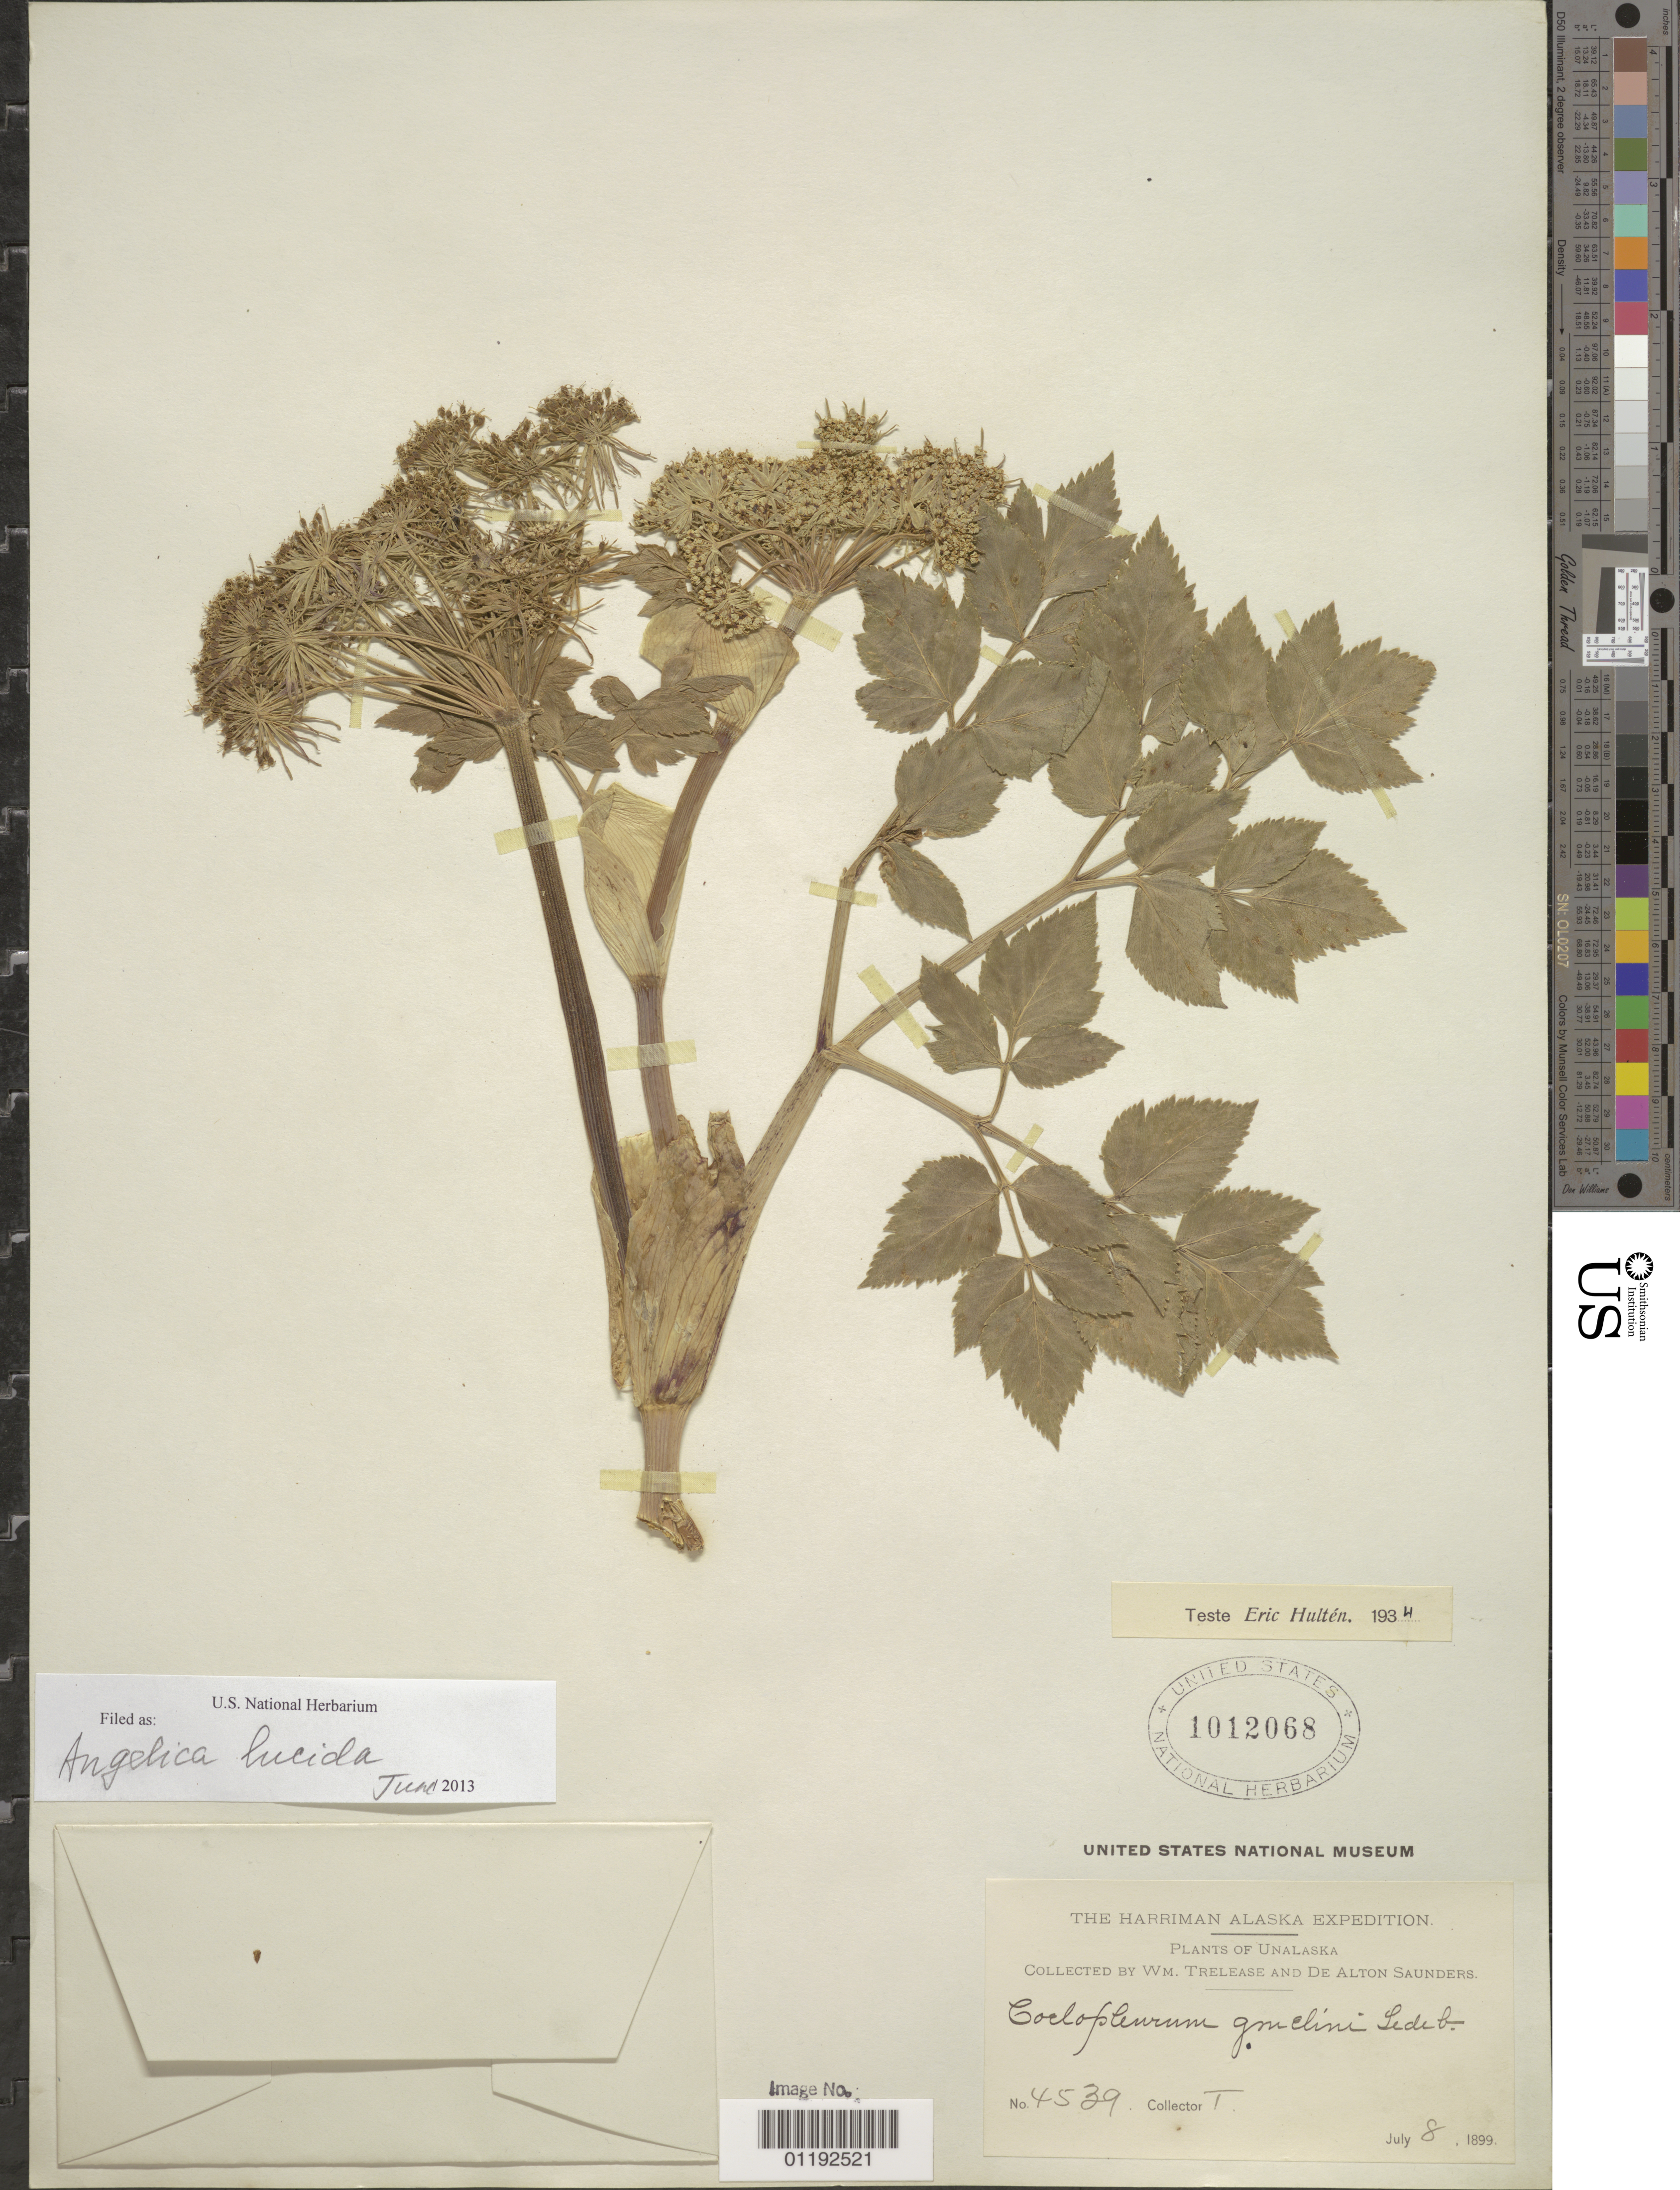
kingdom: Plantae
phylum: Tracheophyta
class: Magnoliopsida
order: Apiales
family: Apiaceae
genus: Angelica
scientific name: Angelica lucida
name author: L.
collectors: W. Trelease & D. A. Saunders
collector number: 4539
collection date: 1899-07-08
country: United States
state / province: Alaska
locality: Unalaska.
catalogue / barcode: US 1012068